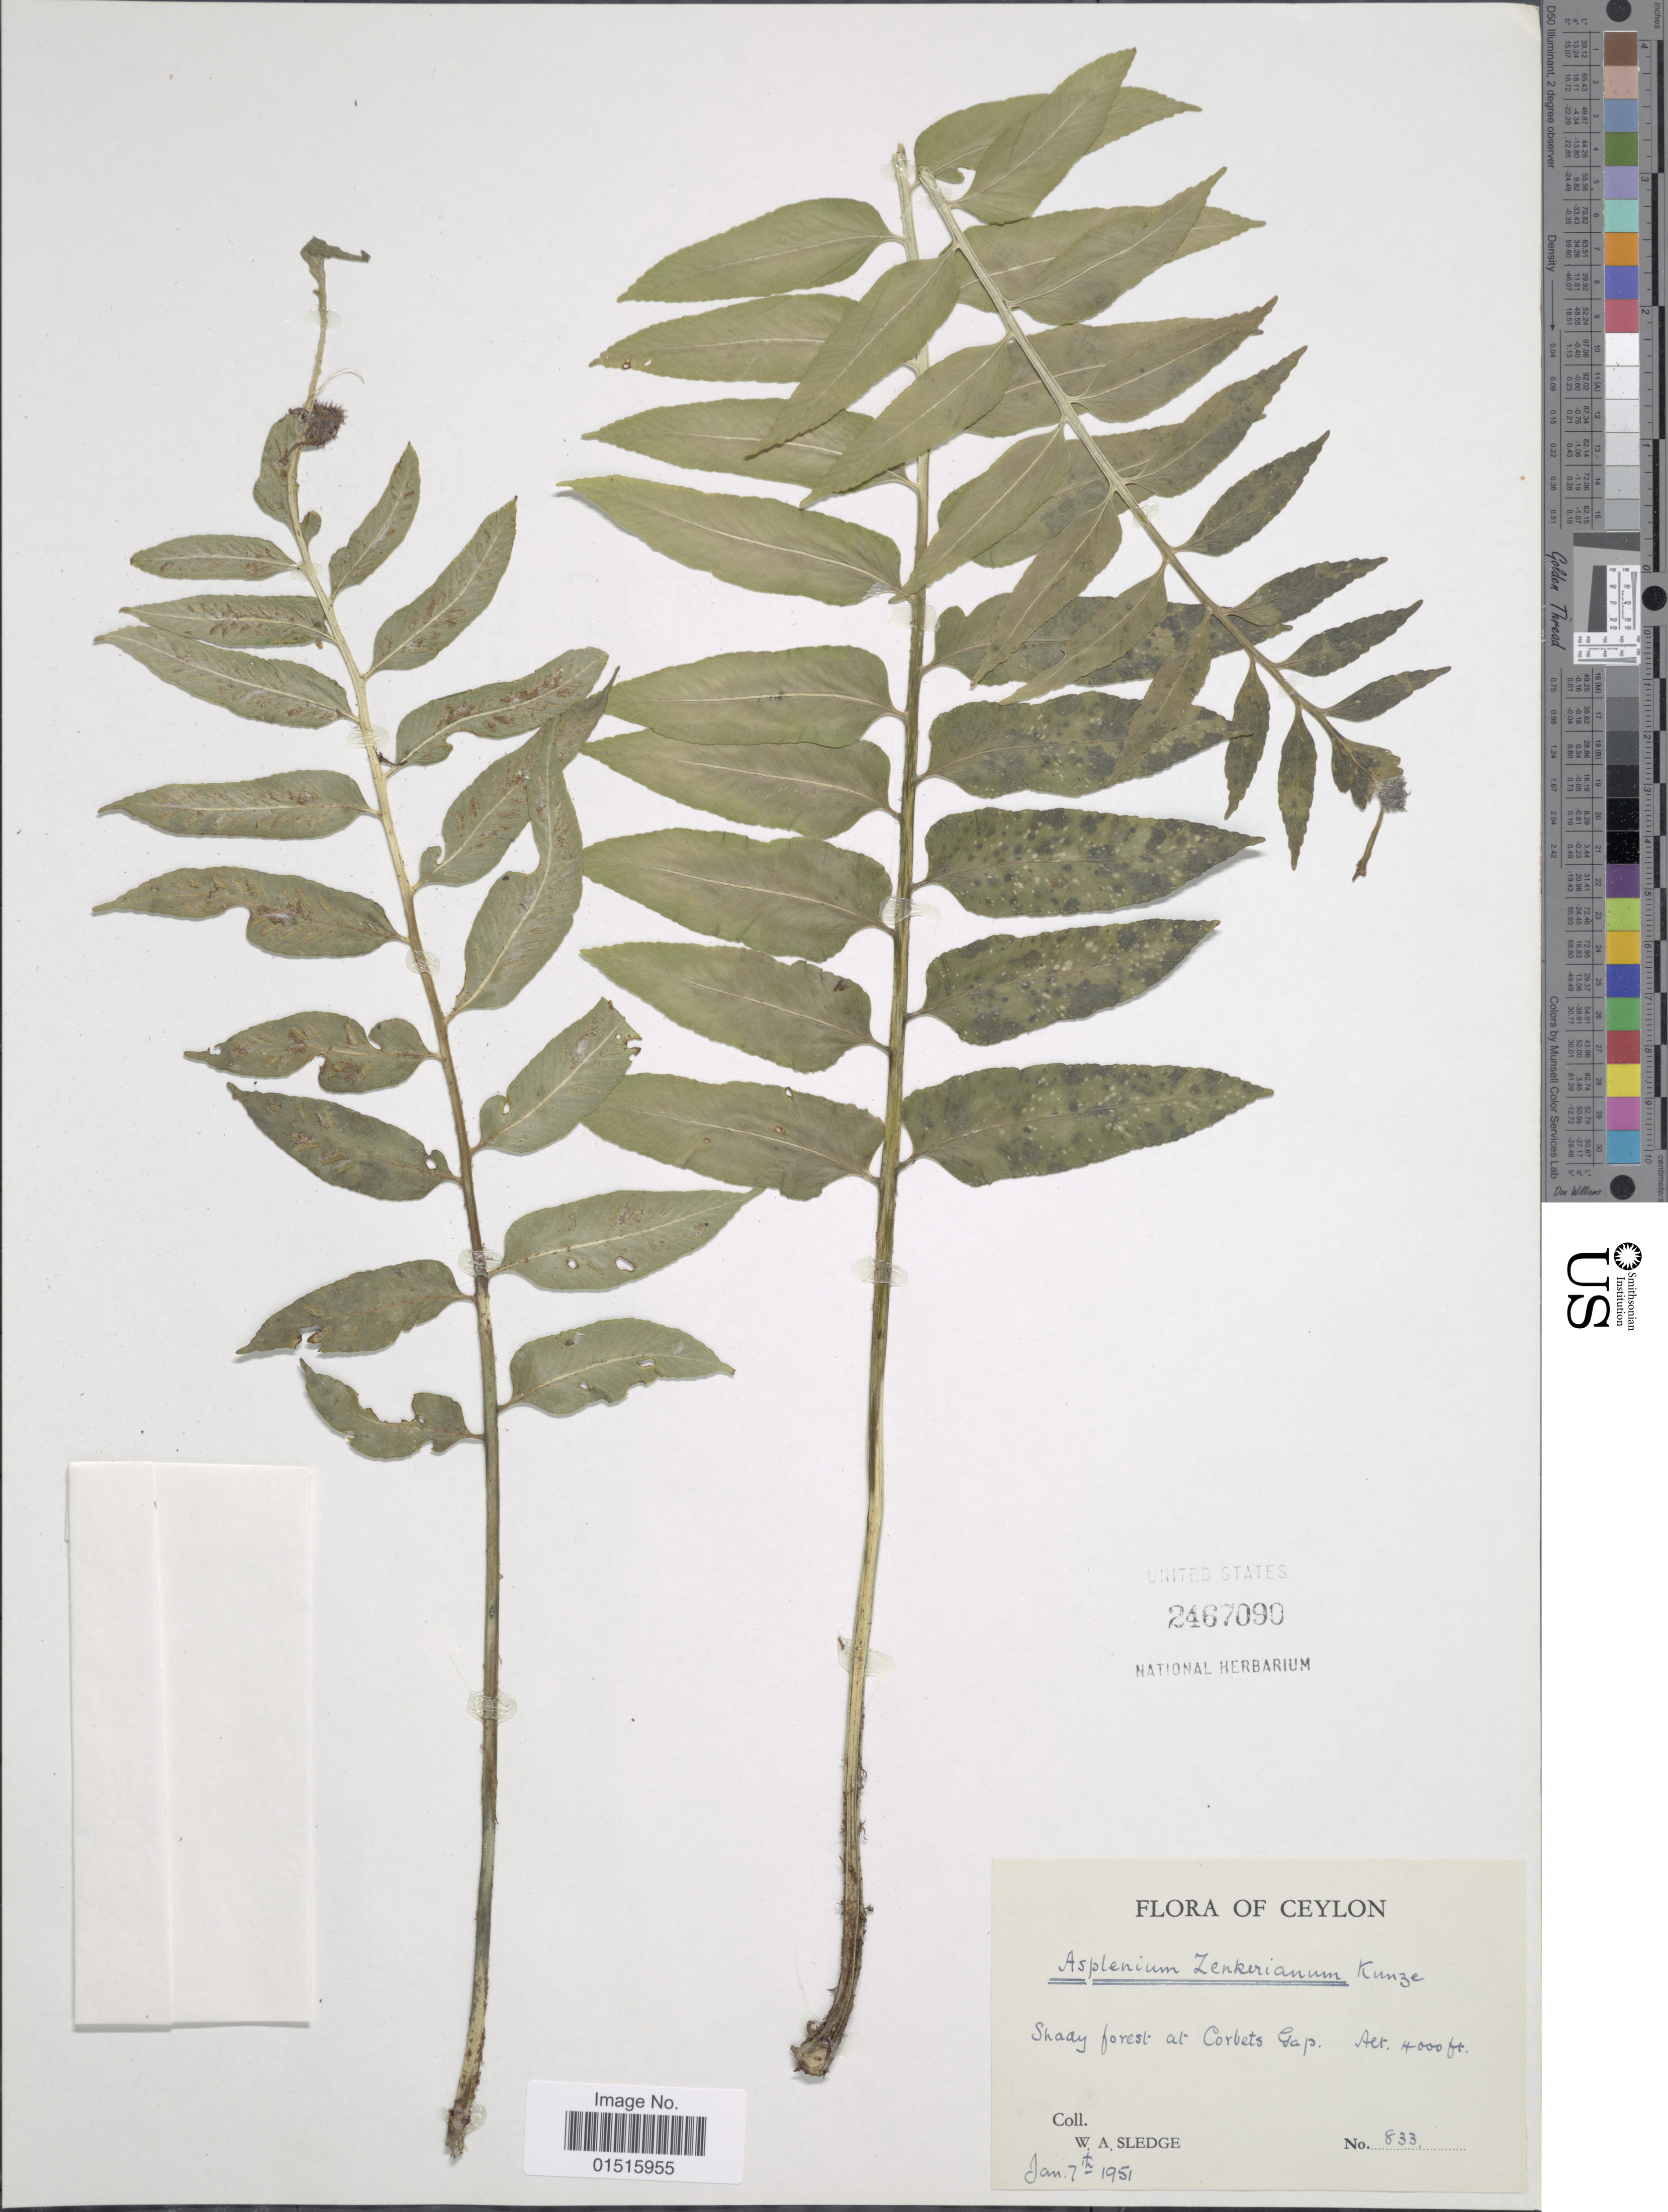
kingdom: Plantae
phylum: Tracheophyta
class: Polypodiopsida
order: Polypodiales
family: Aspleniaceae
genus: Asplenium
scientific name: Asplenium zenkerianum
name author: Kunze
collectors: W. A. Sledge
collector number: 833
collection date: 1951-01-07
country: Sri Lanka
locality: Ceylon, shady forest at Corbets Gap.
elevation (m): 1219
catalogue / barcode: US 2467090